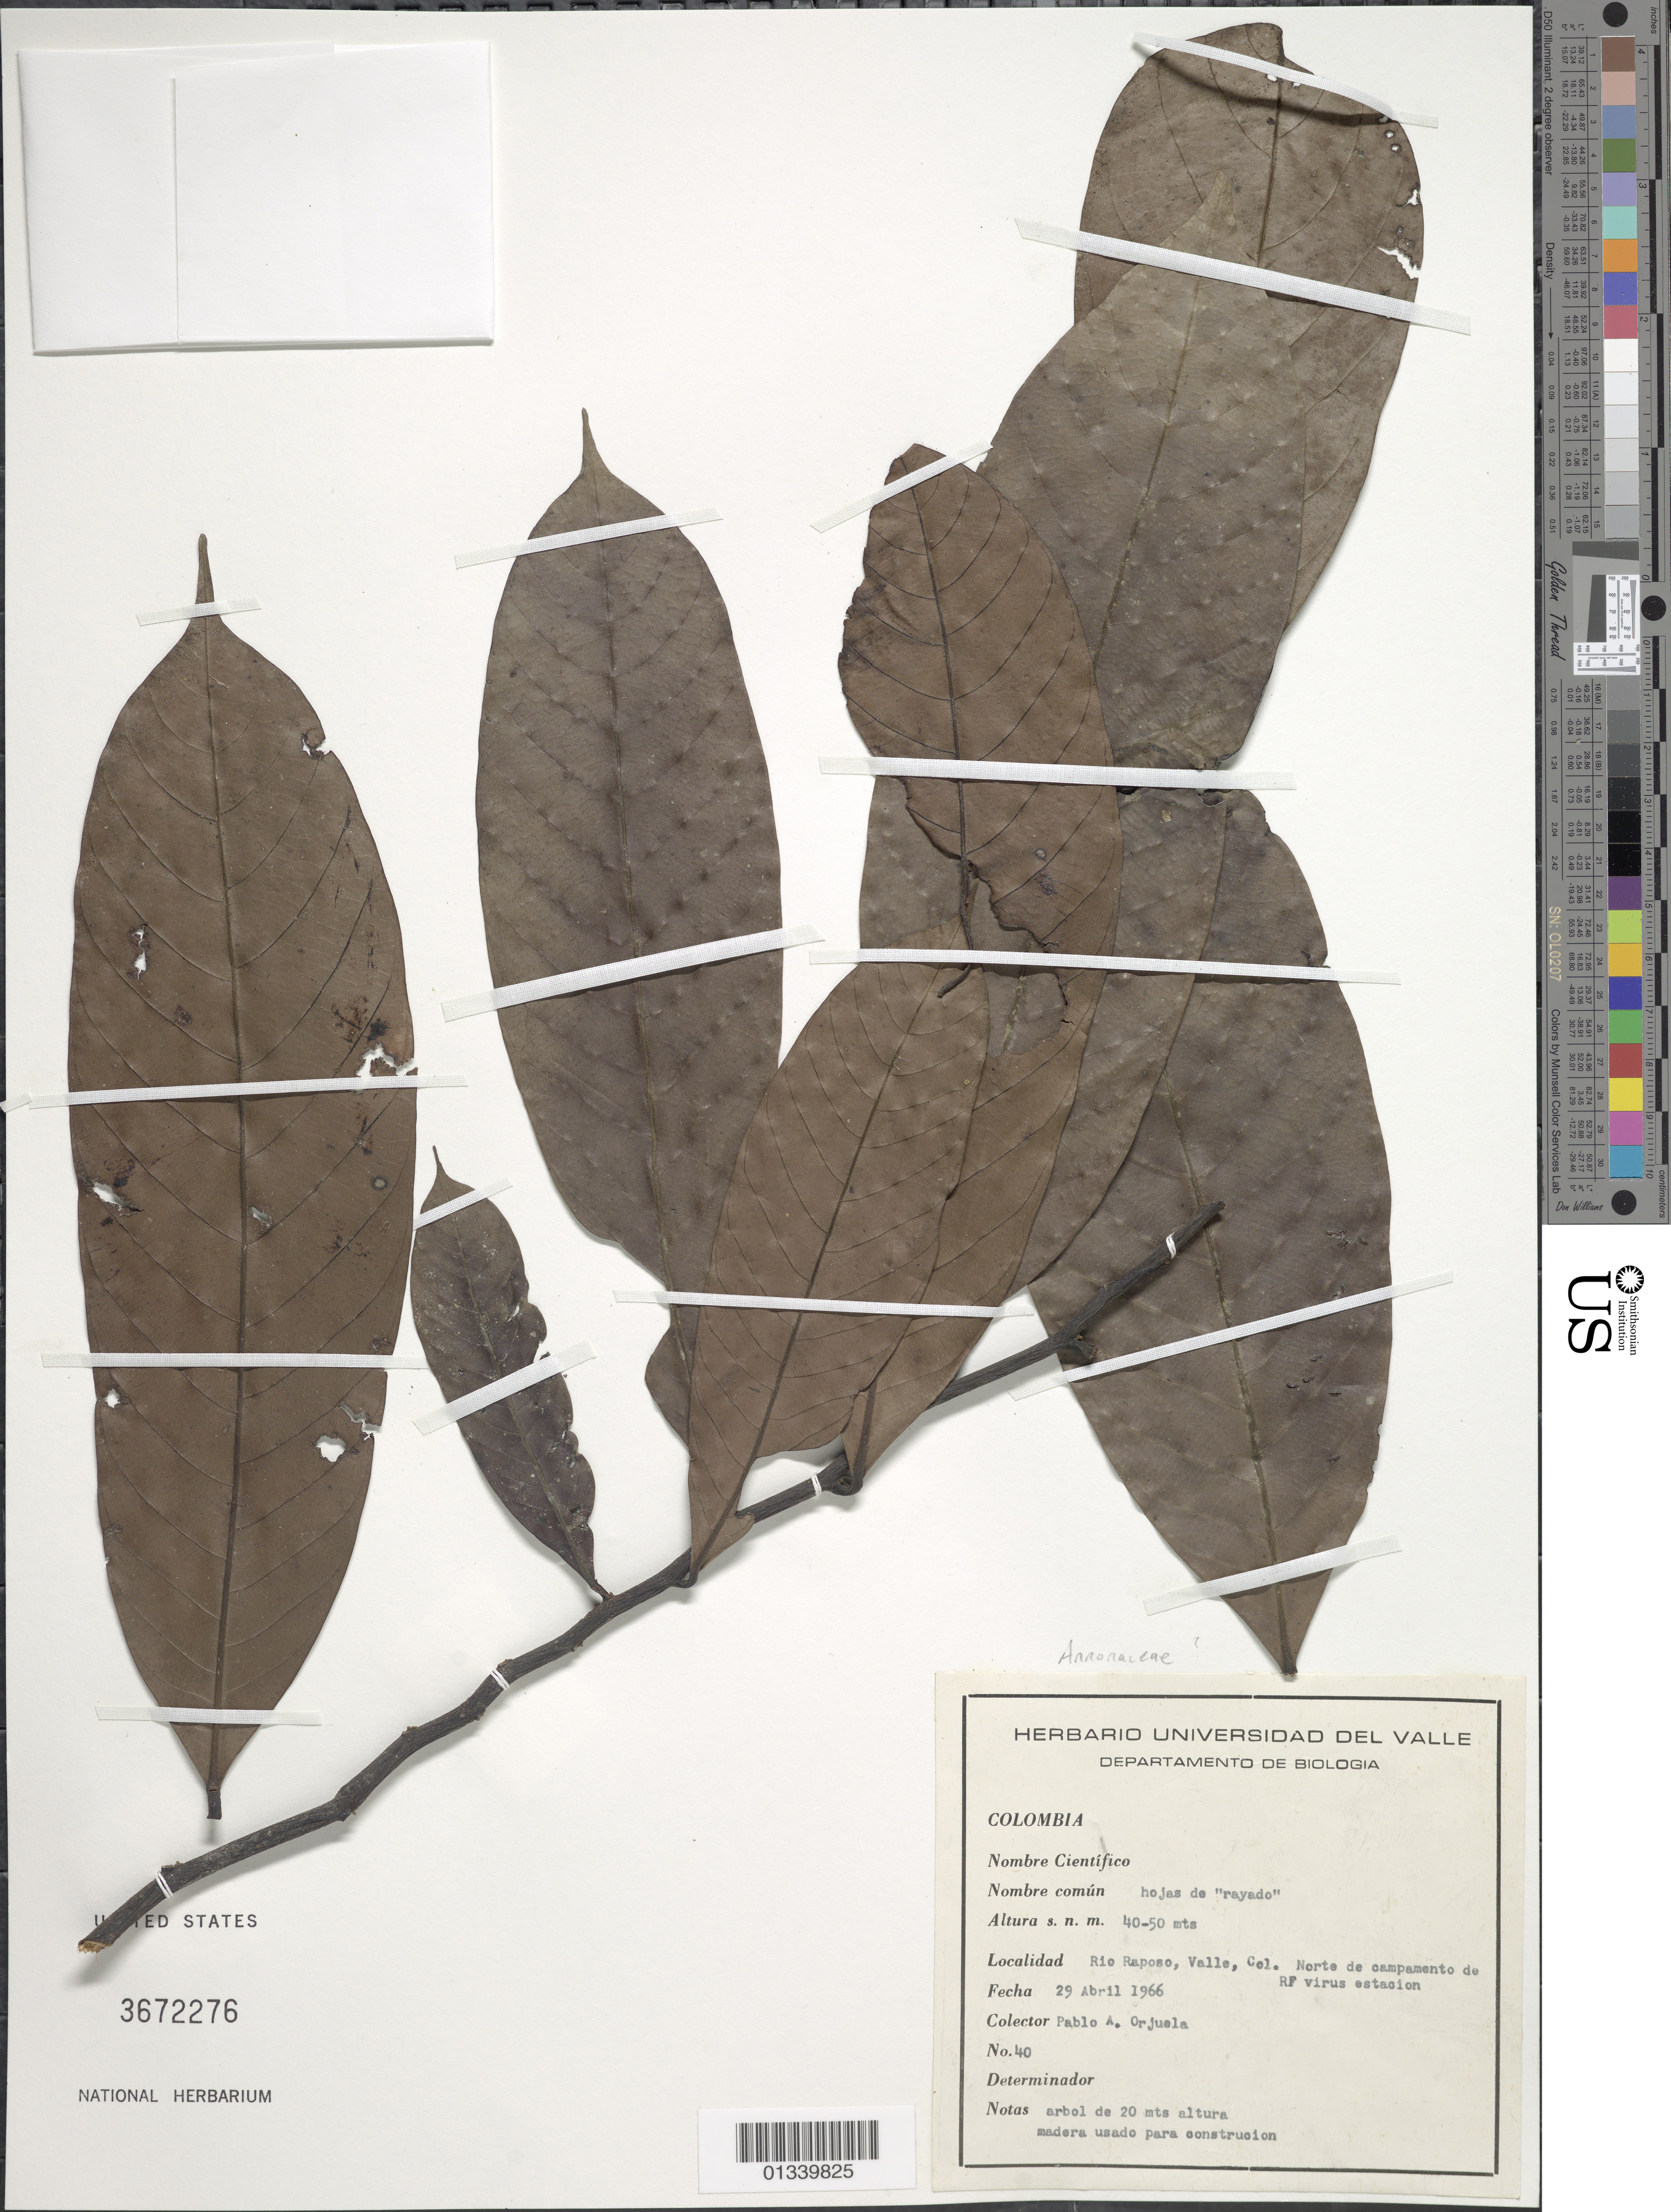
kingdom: Plantae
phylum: Tracheophyta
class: Magnoliopsida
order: Magnoliales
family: Annonaceae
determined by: Londoño-Echeverri, Y.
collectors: P. A. Orjuela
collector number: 40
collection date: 1966-04-29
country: Colombia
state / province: Valle del Cauca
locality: Rio Raposo, Norte de campamento de RF virus estasion.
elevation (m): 40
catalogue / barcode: US 3672276